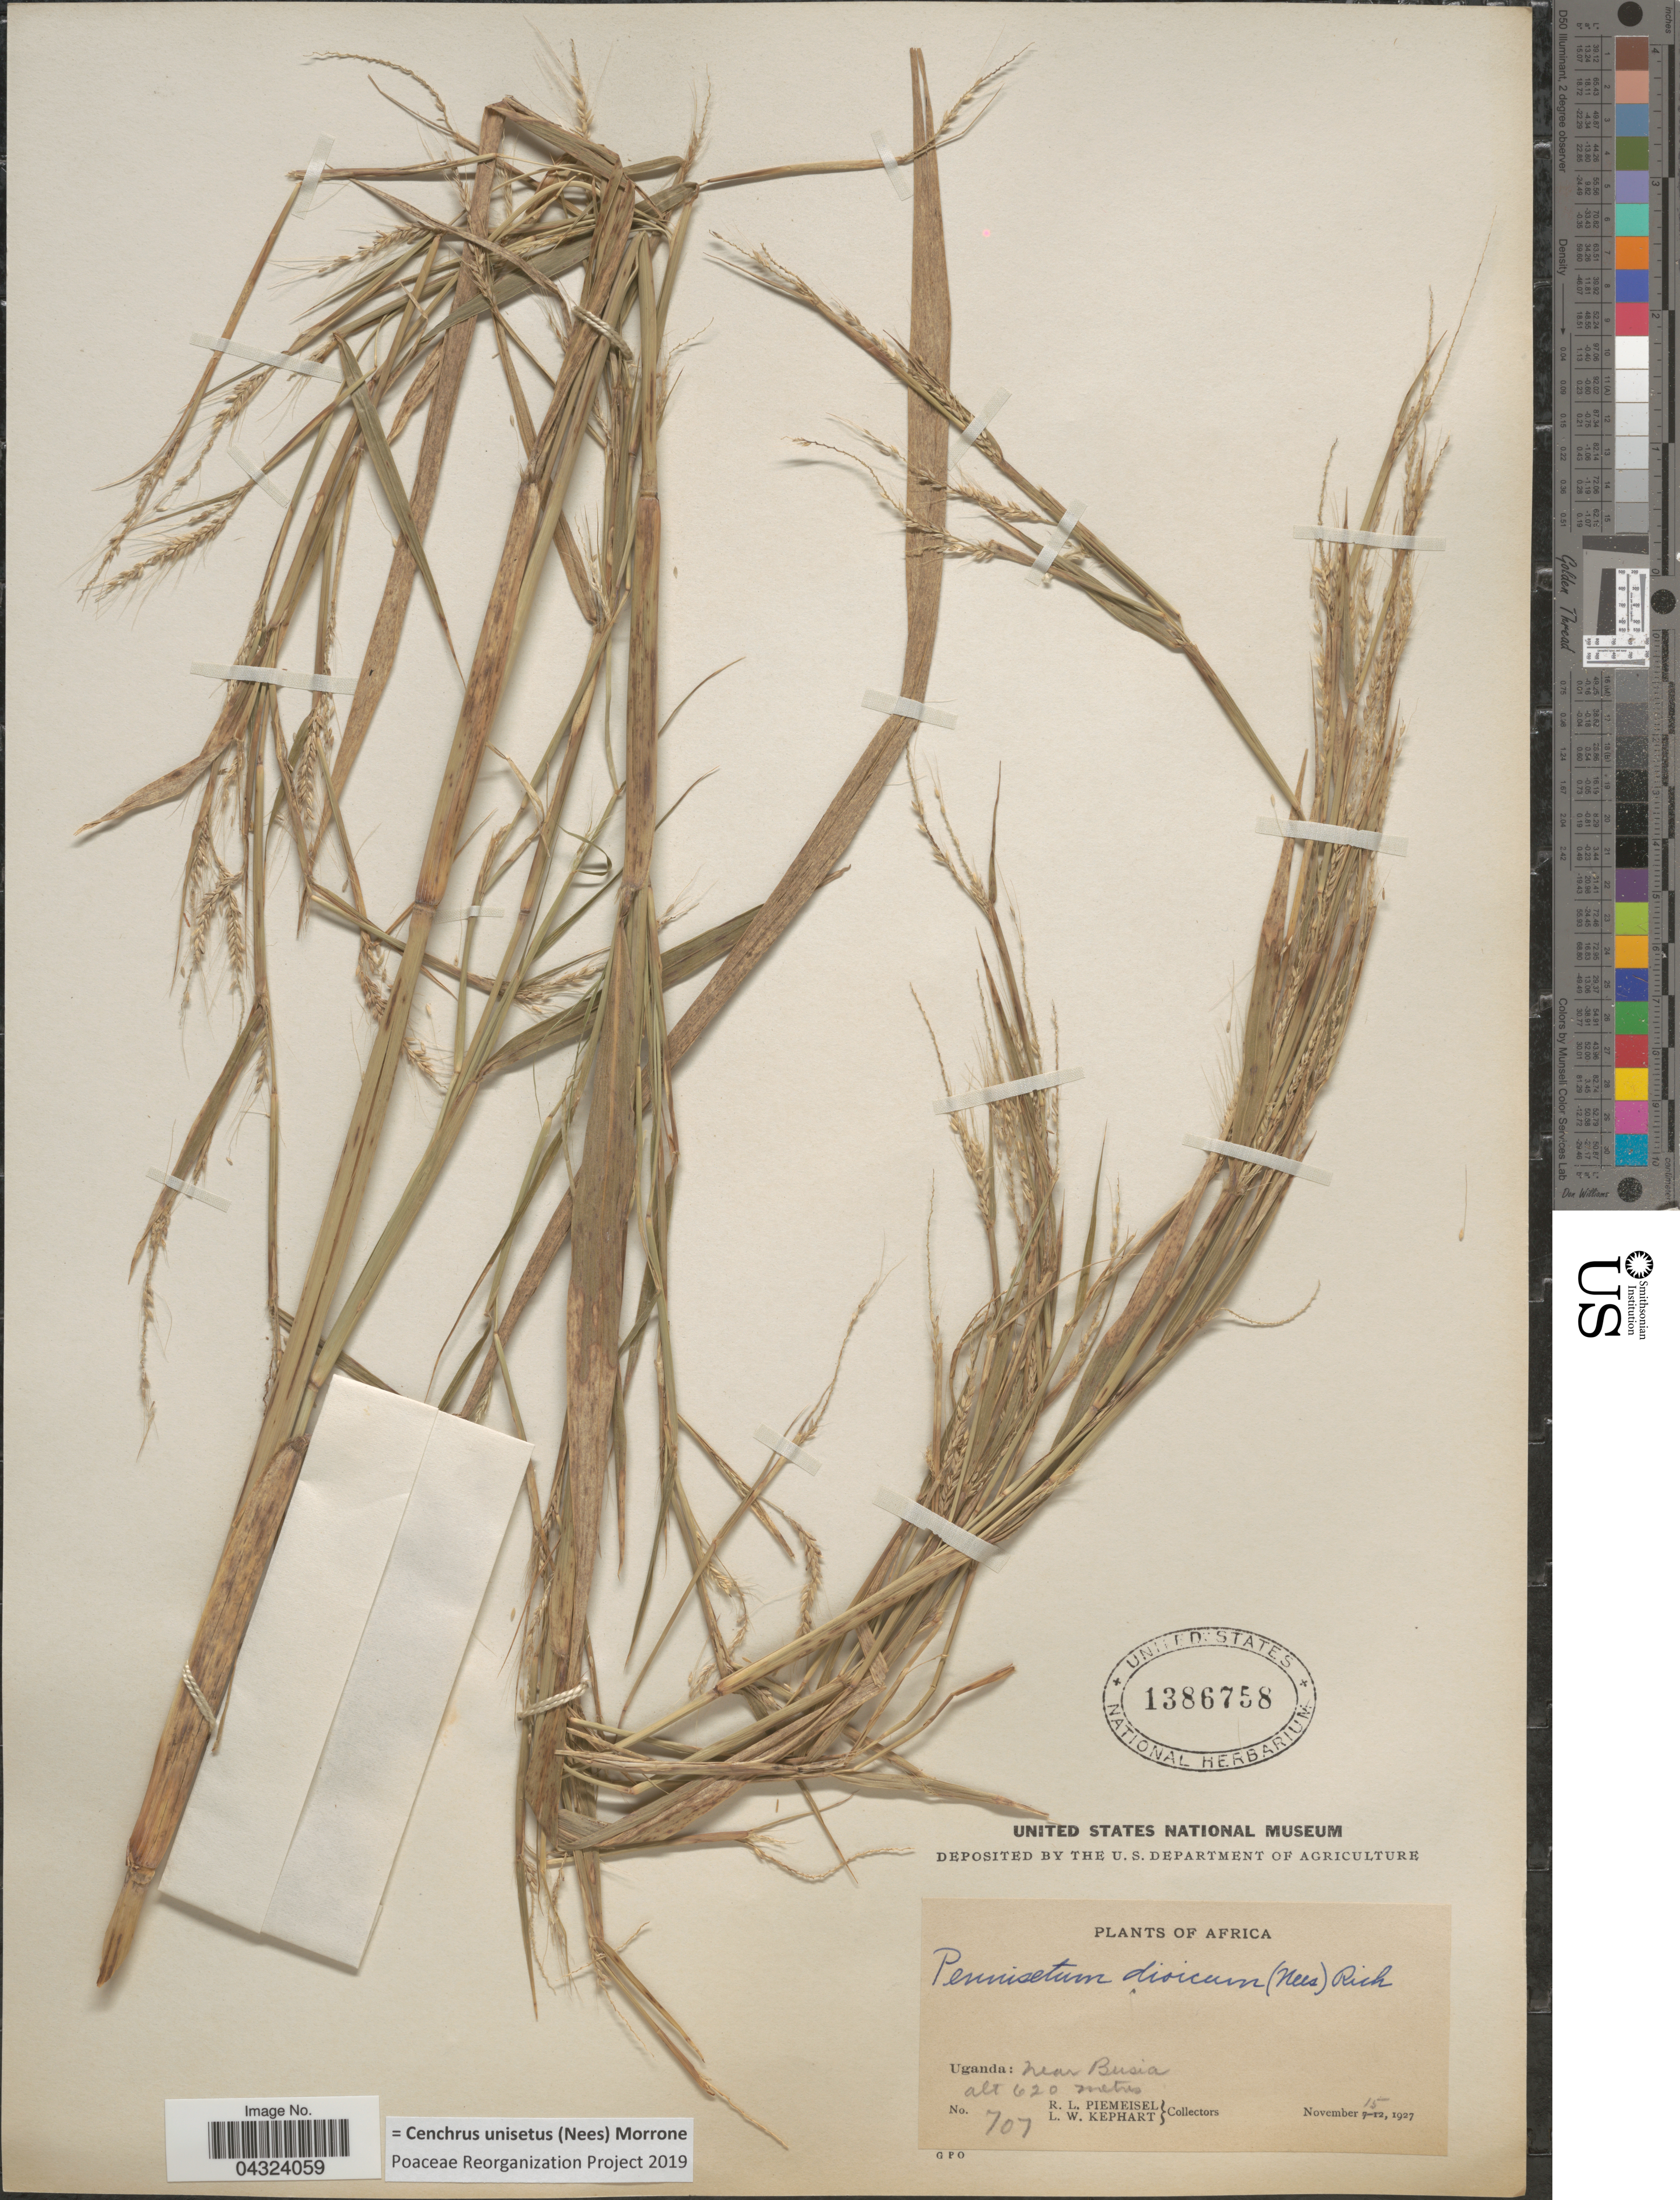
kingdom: Plantae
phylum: Tracheophyta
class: Liliopsida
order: Poales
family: Poaceae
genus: Cenchrus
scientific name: Cenchrus unisetus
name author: (Nees) Morrone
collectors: R. L. Piemeisel & L. W. Kephart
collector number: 707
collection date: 1927-11-15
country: Uganda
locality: Near Busia.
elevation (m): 620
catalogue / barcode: US 1386758